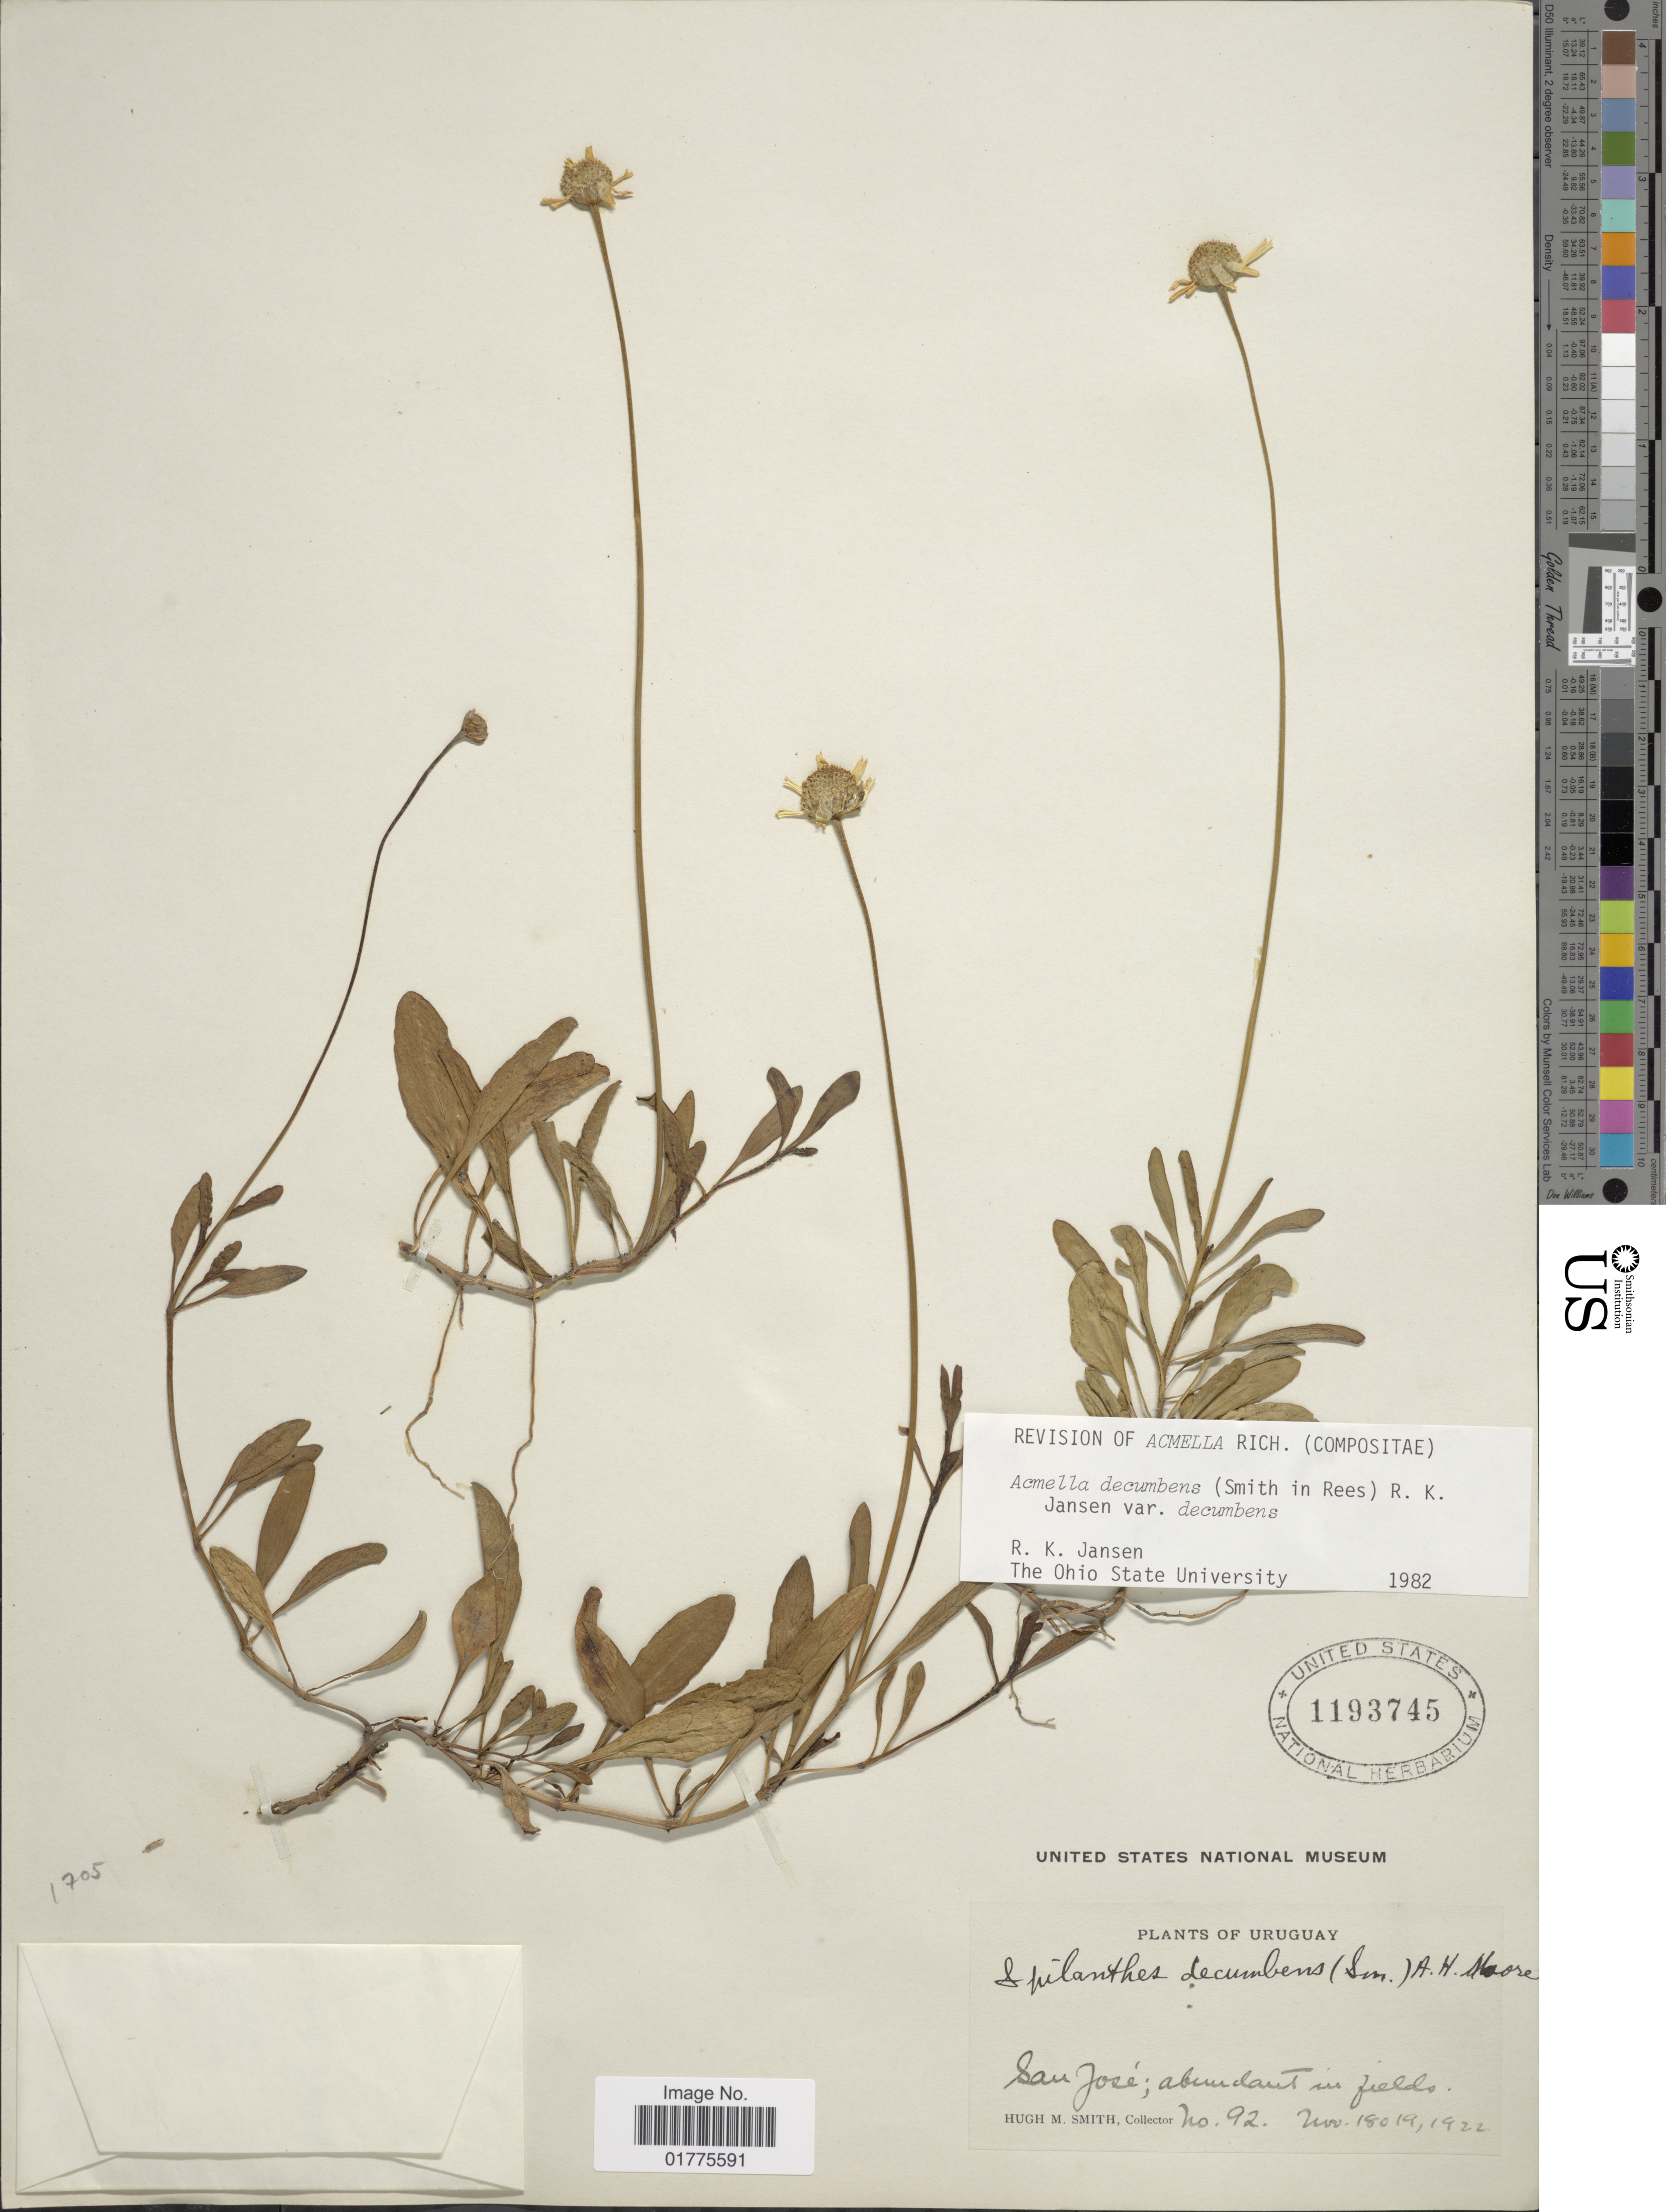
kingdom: Plantae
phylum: Tracheophyta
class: Magnoliopsida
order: Asterales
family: Asteraceae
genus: Acmella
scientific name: Acmella decumbens var. decumbens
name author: (Sm.) R.K. Jansen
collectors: H. M. Smith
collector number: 92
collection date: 1922-11-18/1922-11-19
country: Uruguay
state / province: San Jose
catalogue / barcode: US 1193745